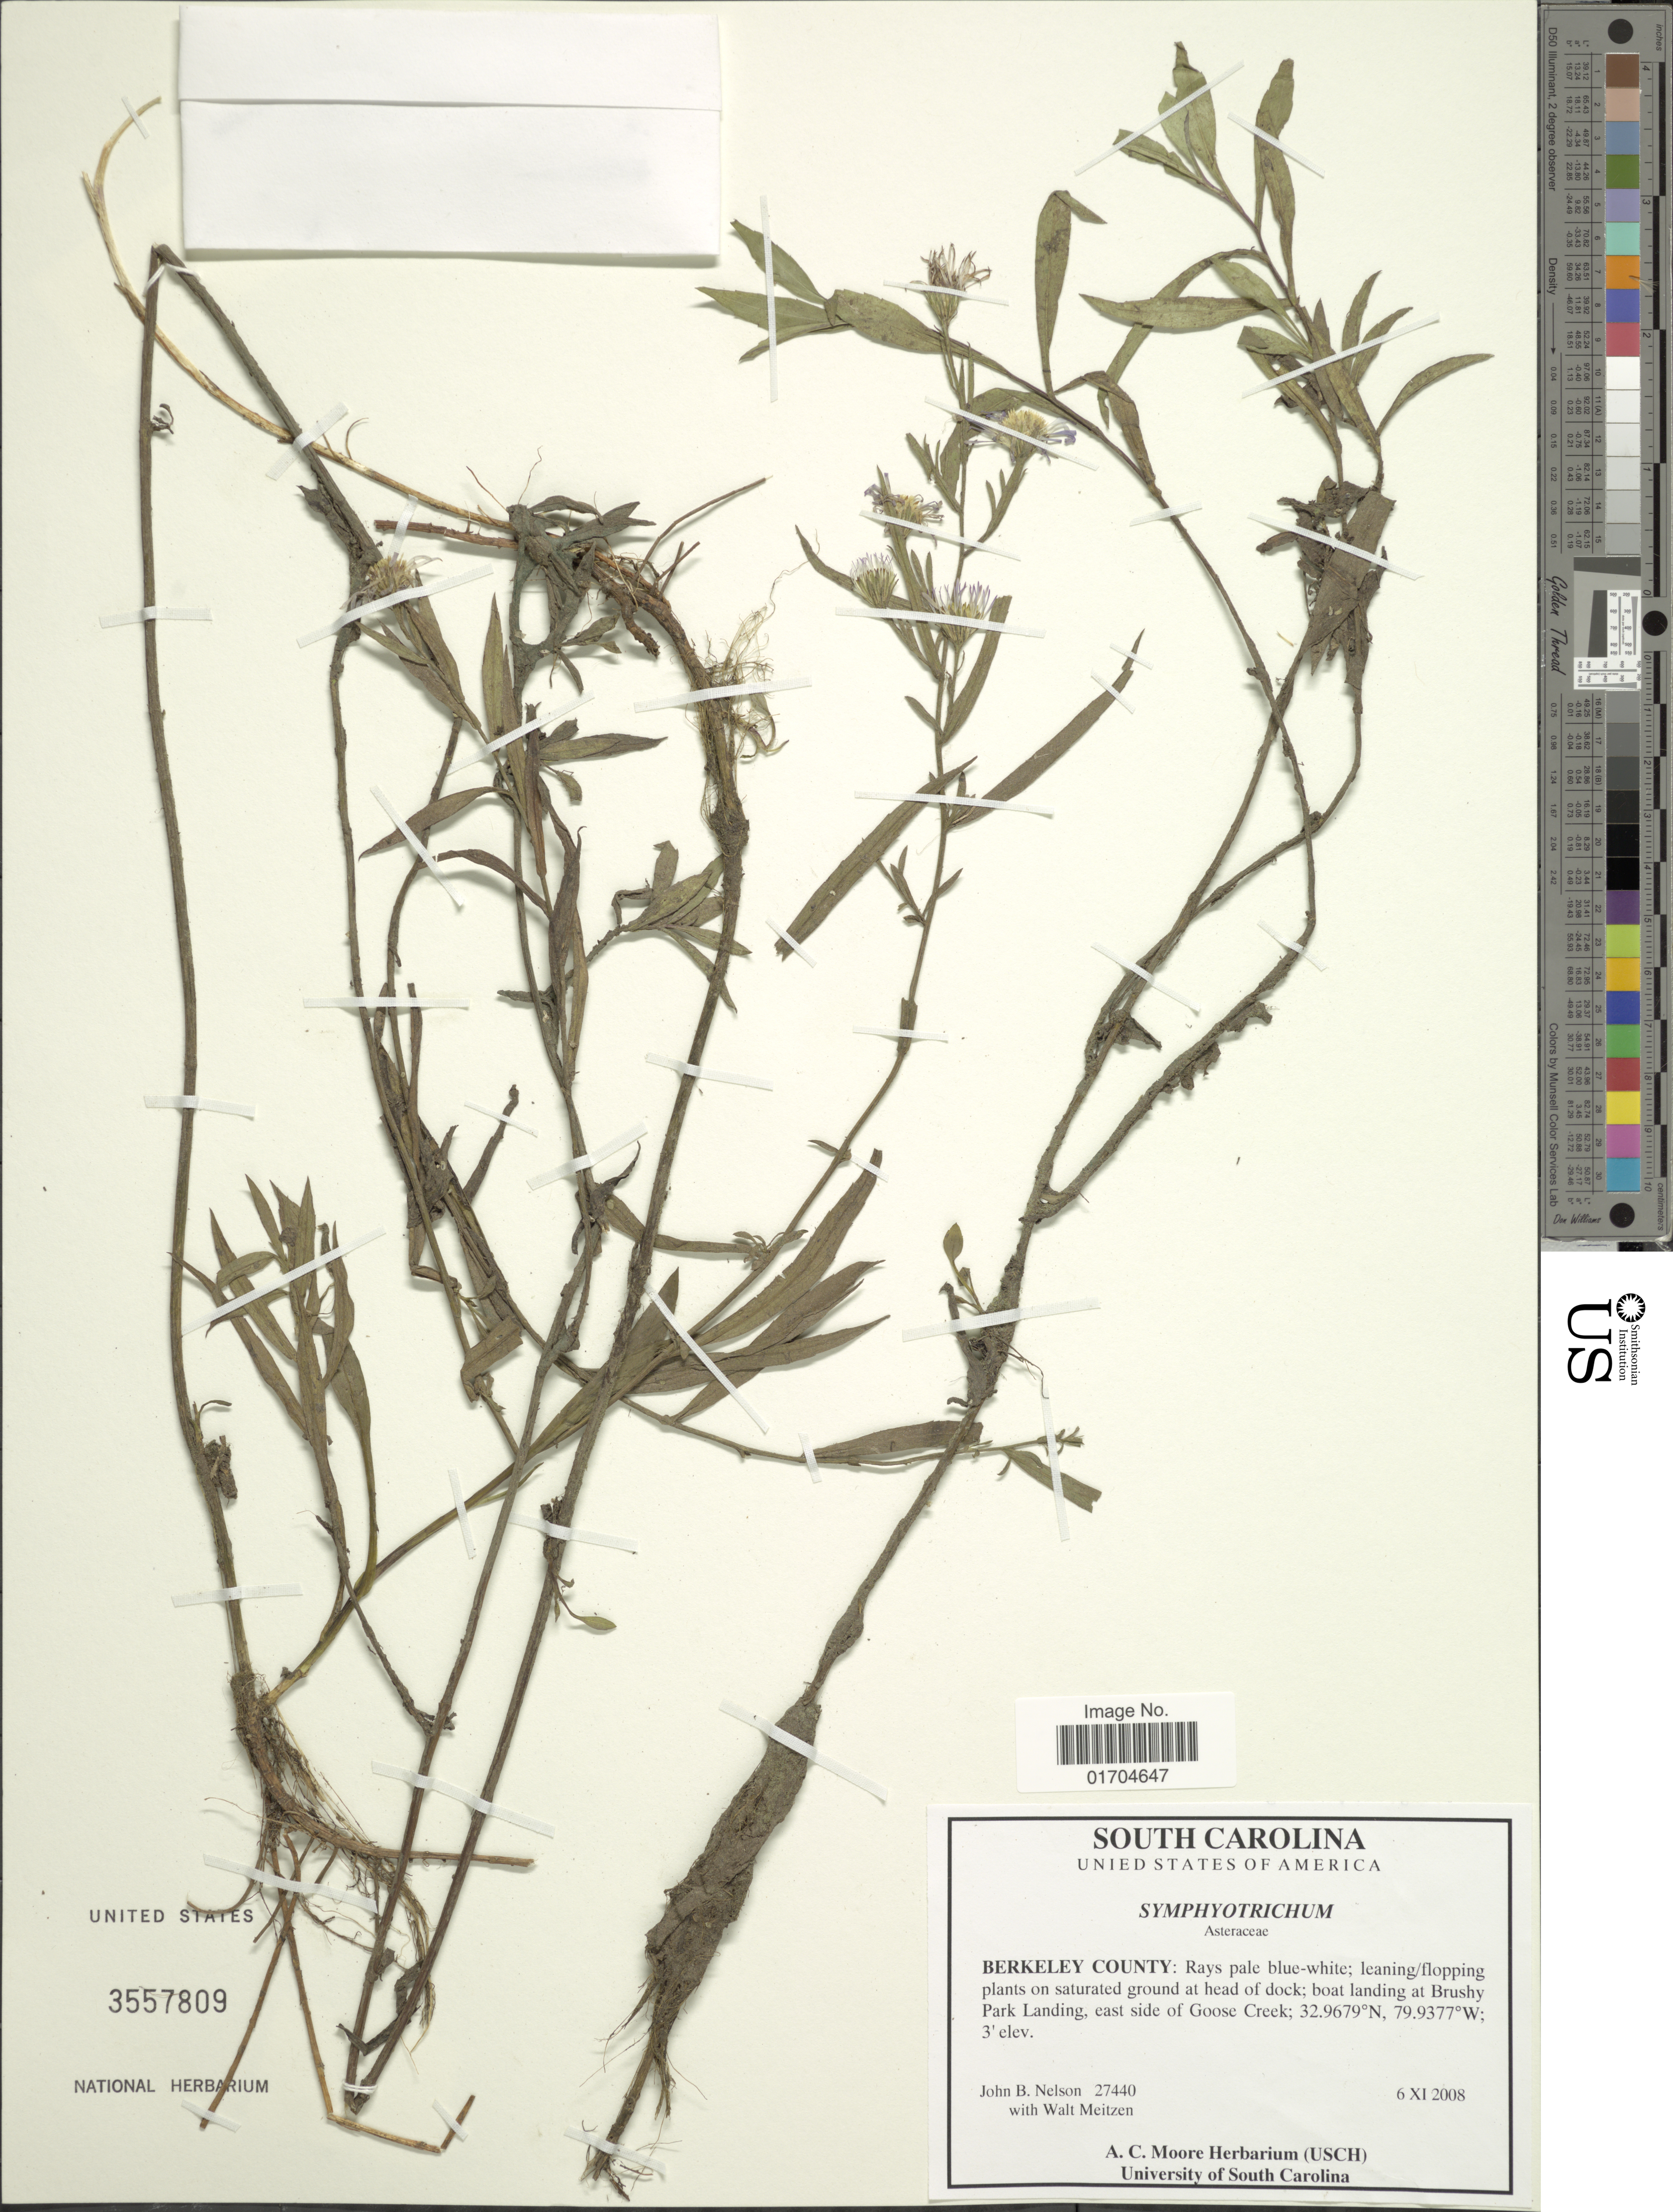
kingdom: Plantae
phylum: Tracheophyta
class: Magnoliopsida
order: Asterales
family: Asteraceae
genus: Symphyotrichum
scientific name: Symphyotrichum sp.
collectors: J. B. Nelson & W. Meitzen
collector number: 27440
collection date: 2008-11-06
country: United States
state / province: South Carolina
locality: Unied States of America. Berkeley County: On saturated ground at head of dock; boat landing at Brushy Park Landing, east side of Goose Creek.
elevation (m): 1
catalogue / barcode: US 3557809